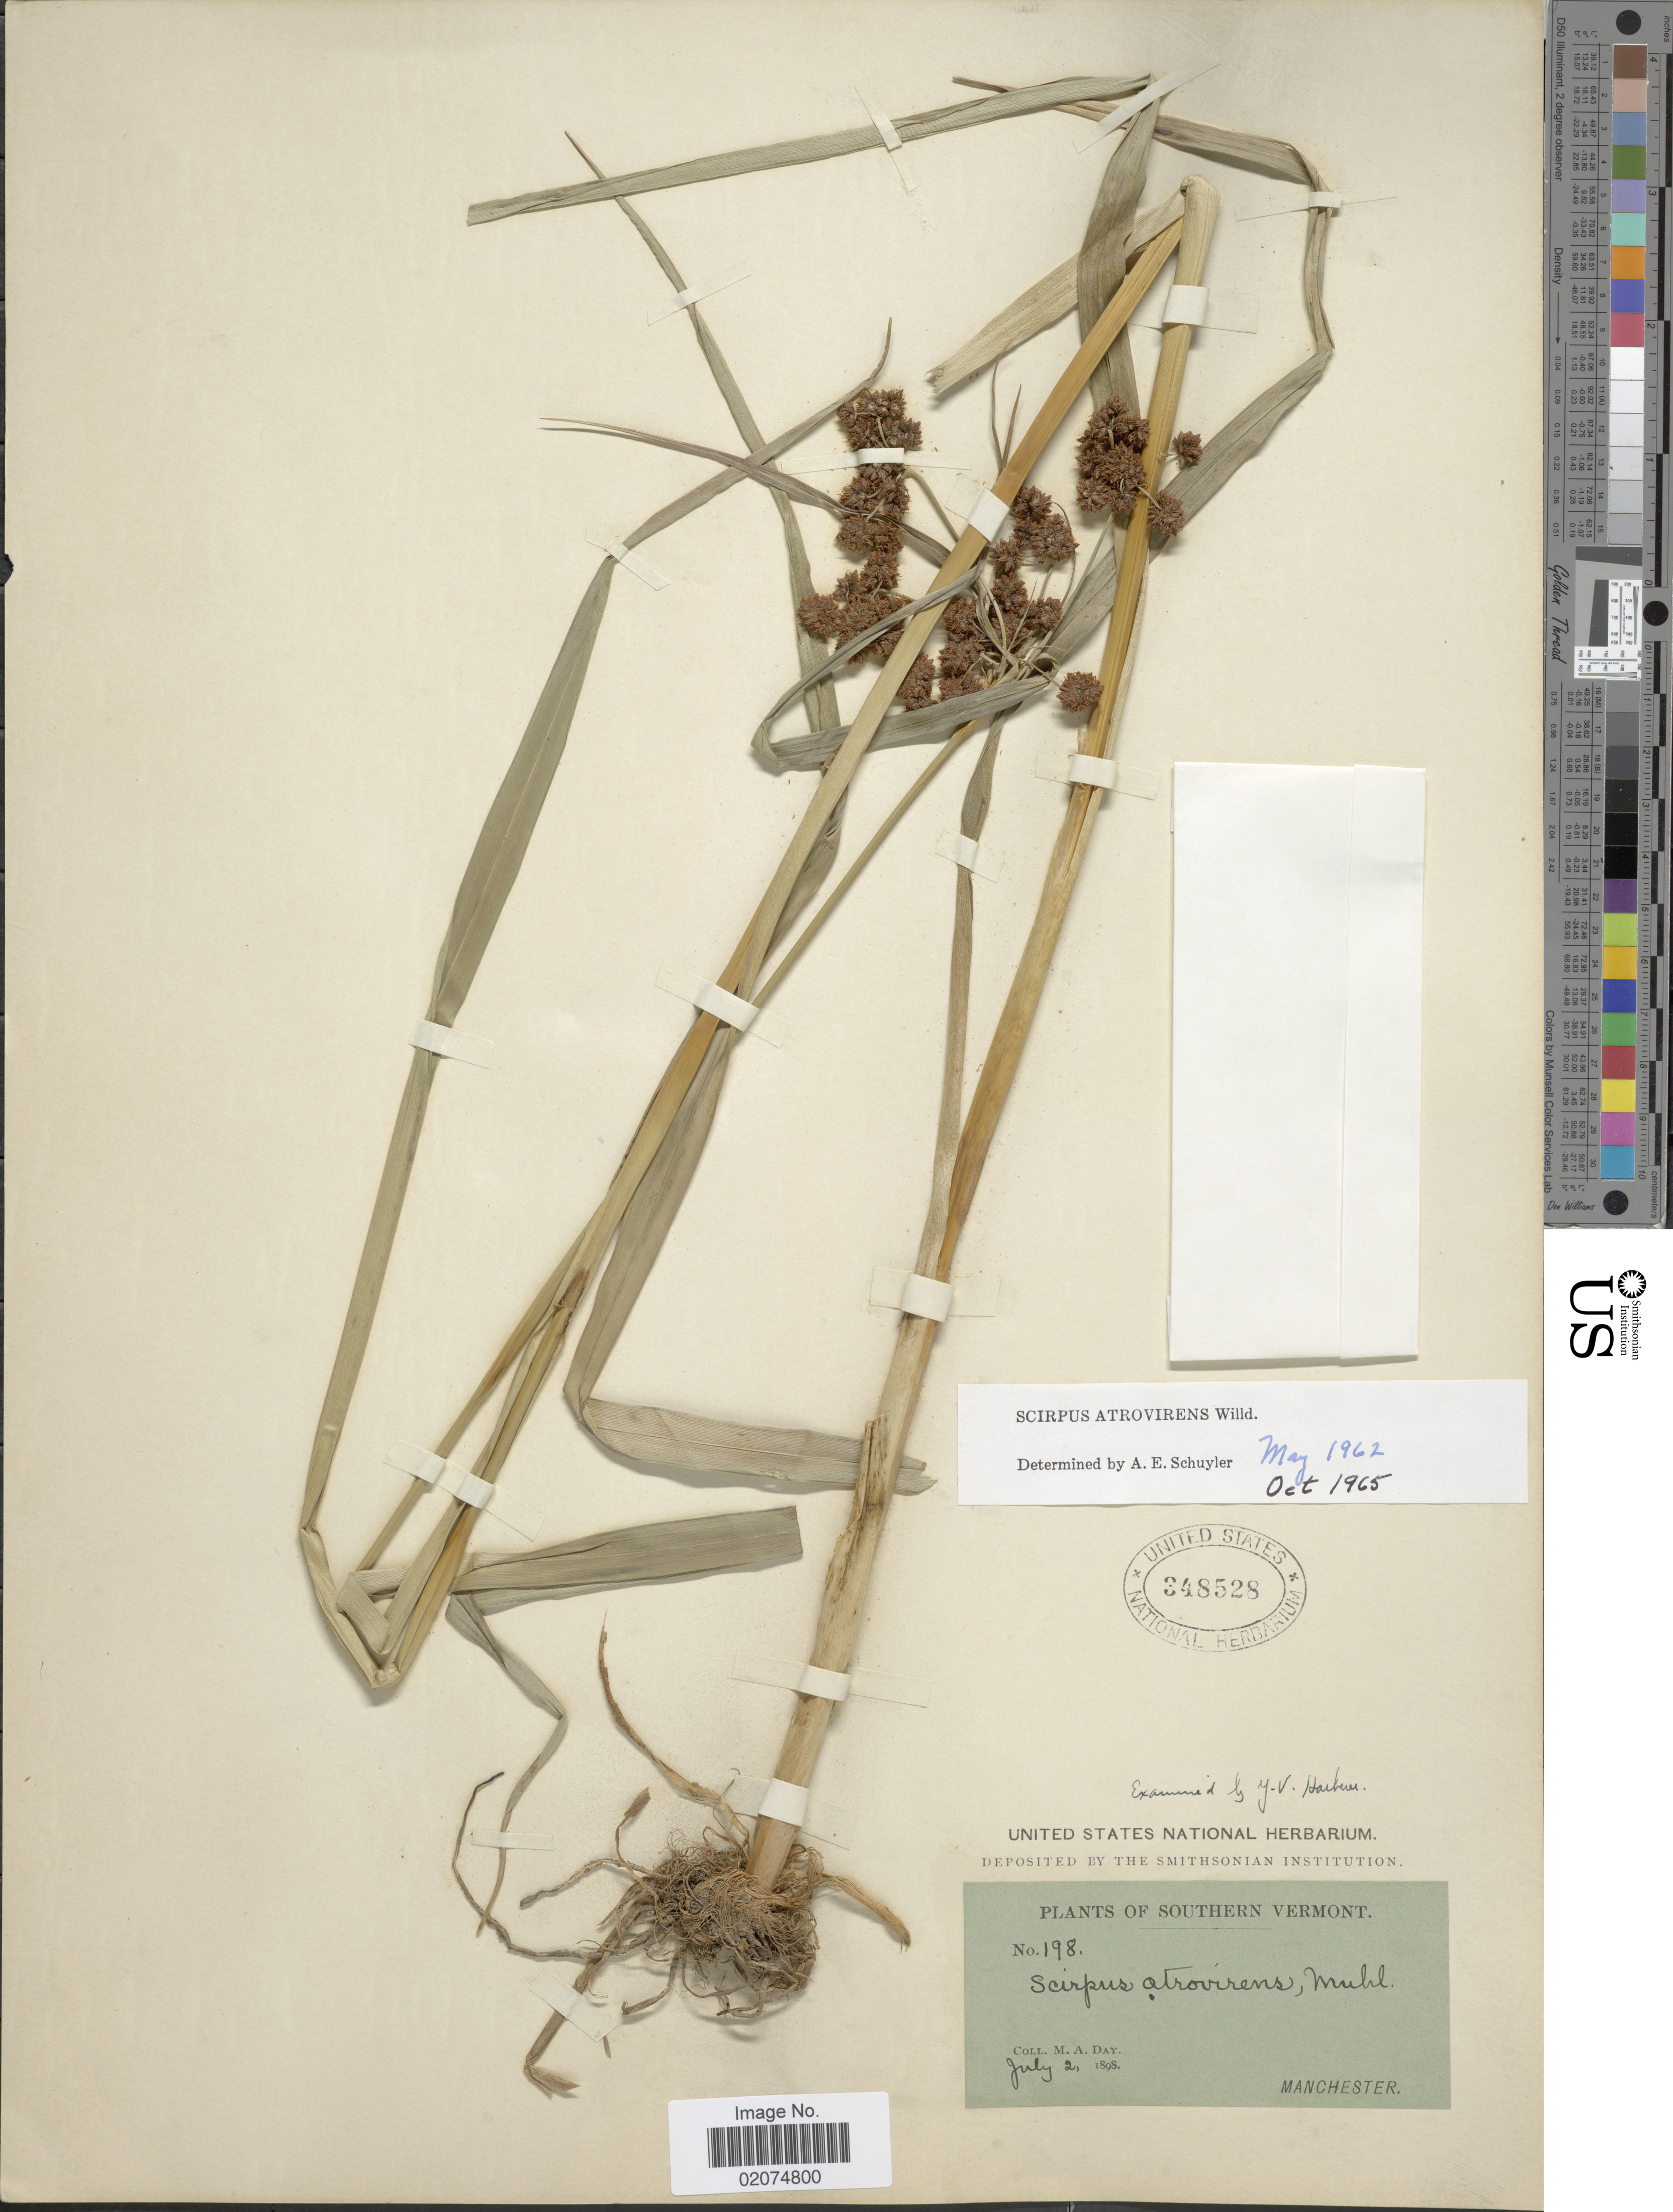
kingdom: Plantae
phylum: Tracheophyta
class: Liliopsida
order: Poales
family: Cyperaceae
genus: Scirpus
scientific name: Scirpus atrovirens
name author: Willd.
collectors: M. Day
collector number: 198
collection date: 1898-07-02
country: United States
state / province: Vermont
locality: Southern Vermont, Manchester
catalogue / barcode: US 348528